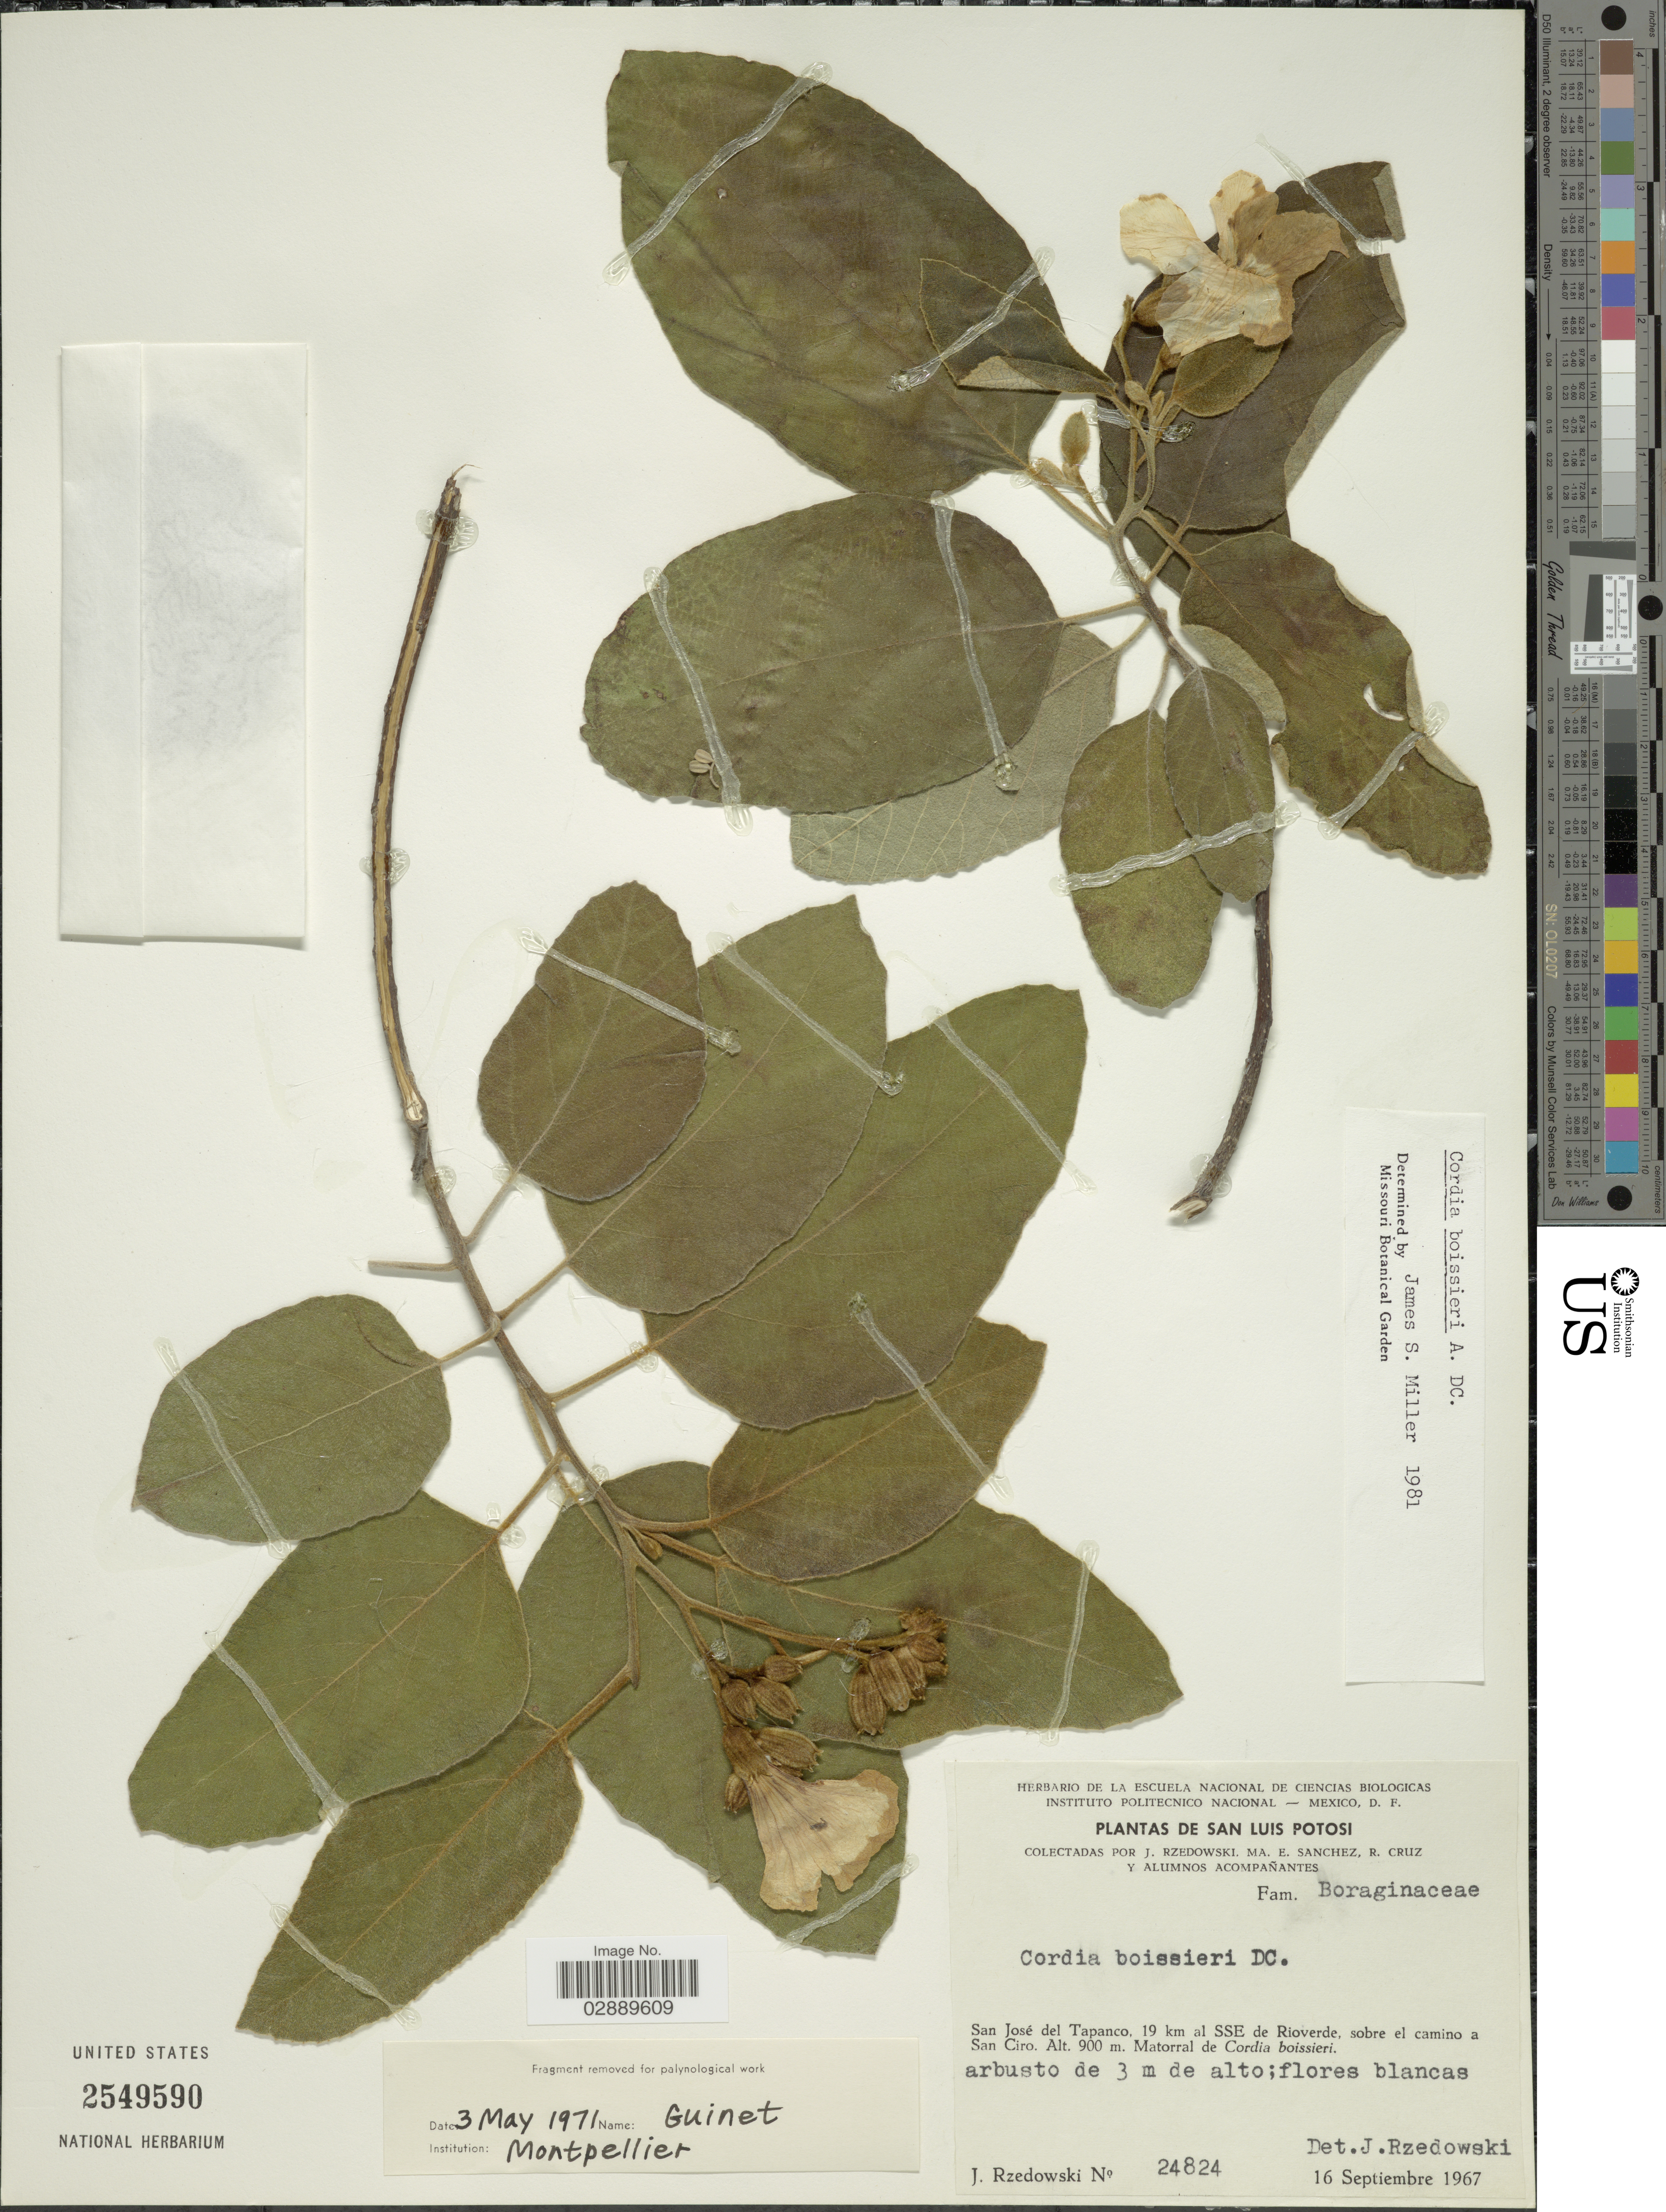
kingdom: Plantae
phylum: Tracheophyta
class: Magnoliopsida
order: Boraginales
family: Cordiaceae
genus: Cordia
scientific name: Cordia boissieri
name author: A. DC.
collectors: J. Rzedowski, Sánchez, MA. E., R. Cruz & et al.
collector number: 24824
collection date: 1967-09-16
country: Mexico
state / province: San Luis Potosí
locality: San José del Tapanco, 19 km al SSE de Rioverde, sobre el camino a San Ciro.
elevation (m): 900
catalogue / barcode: US 2549590